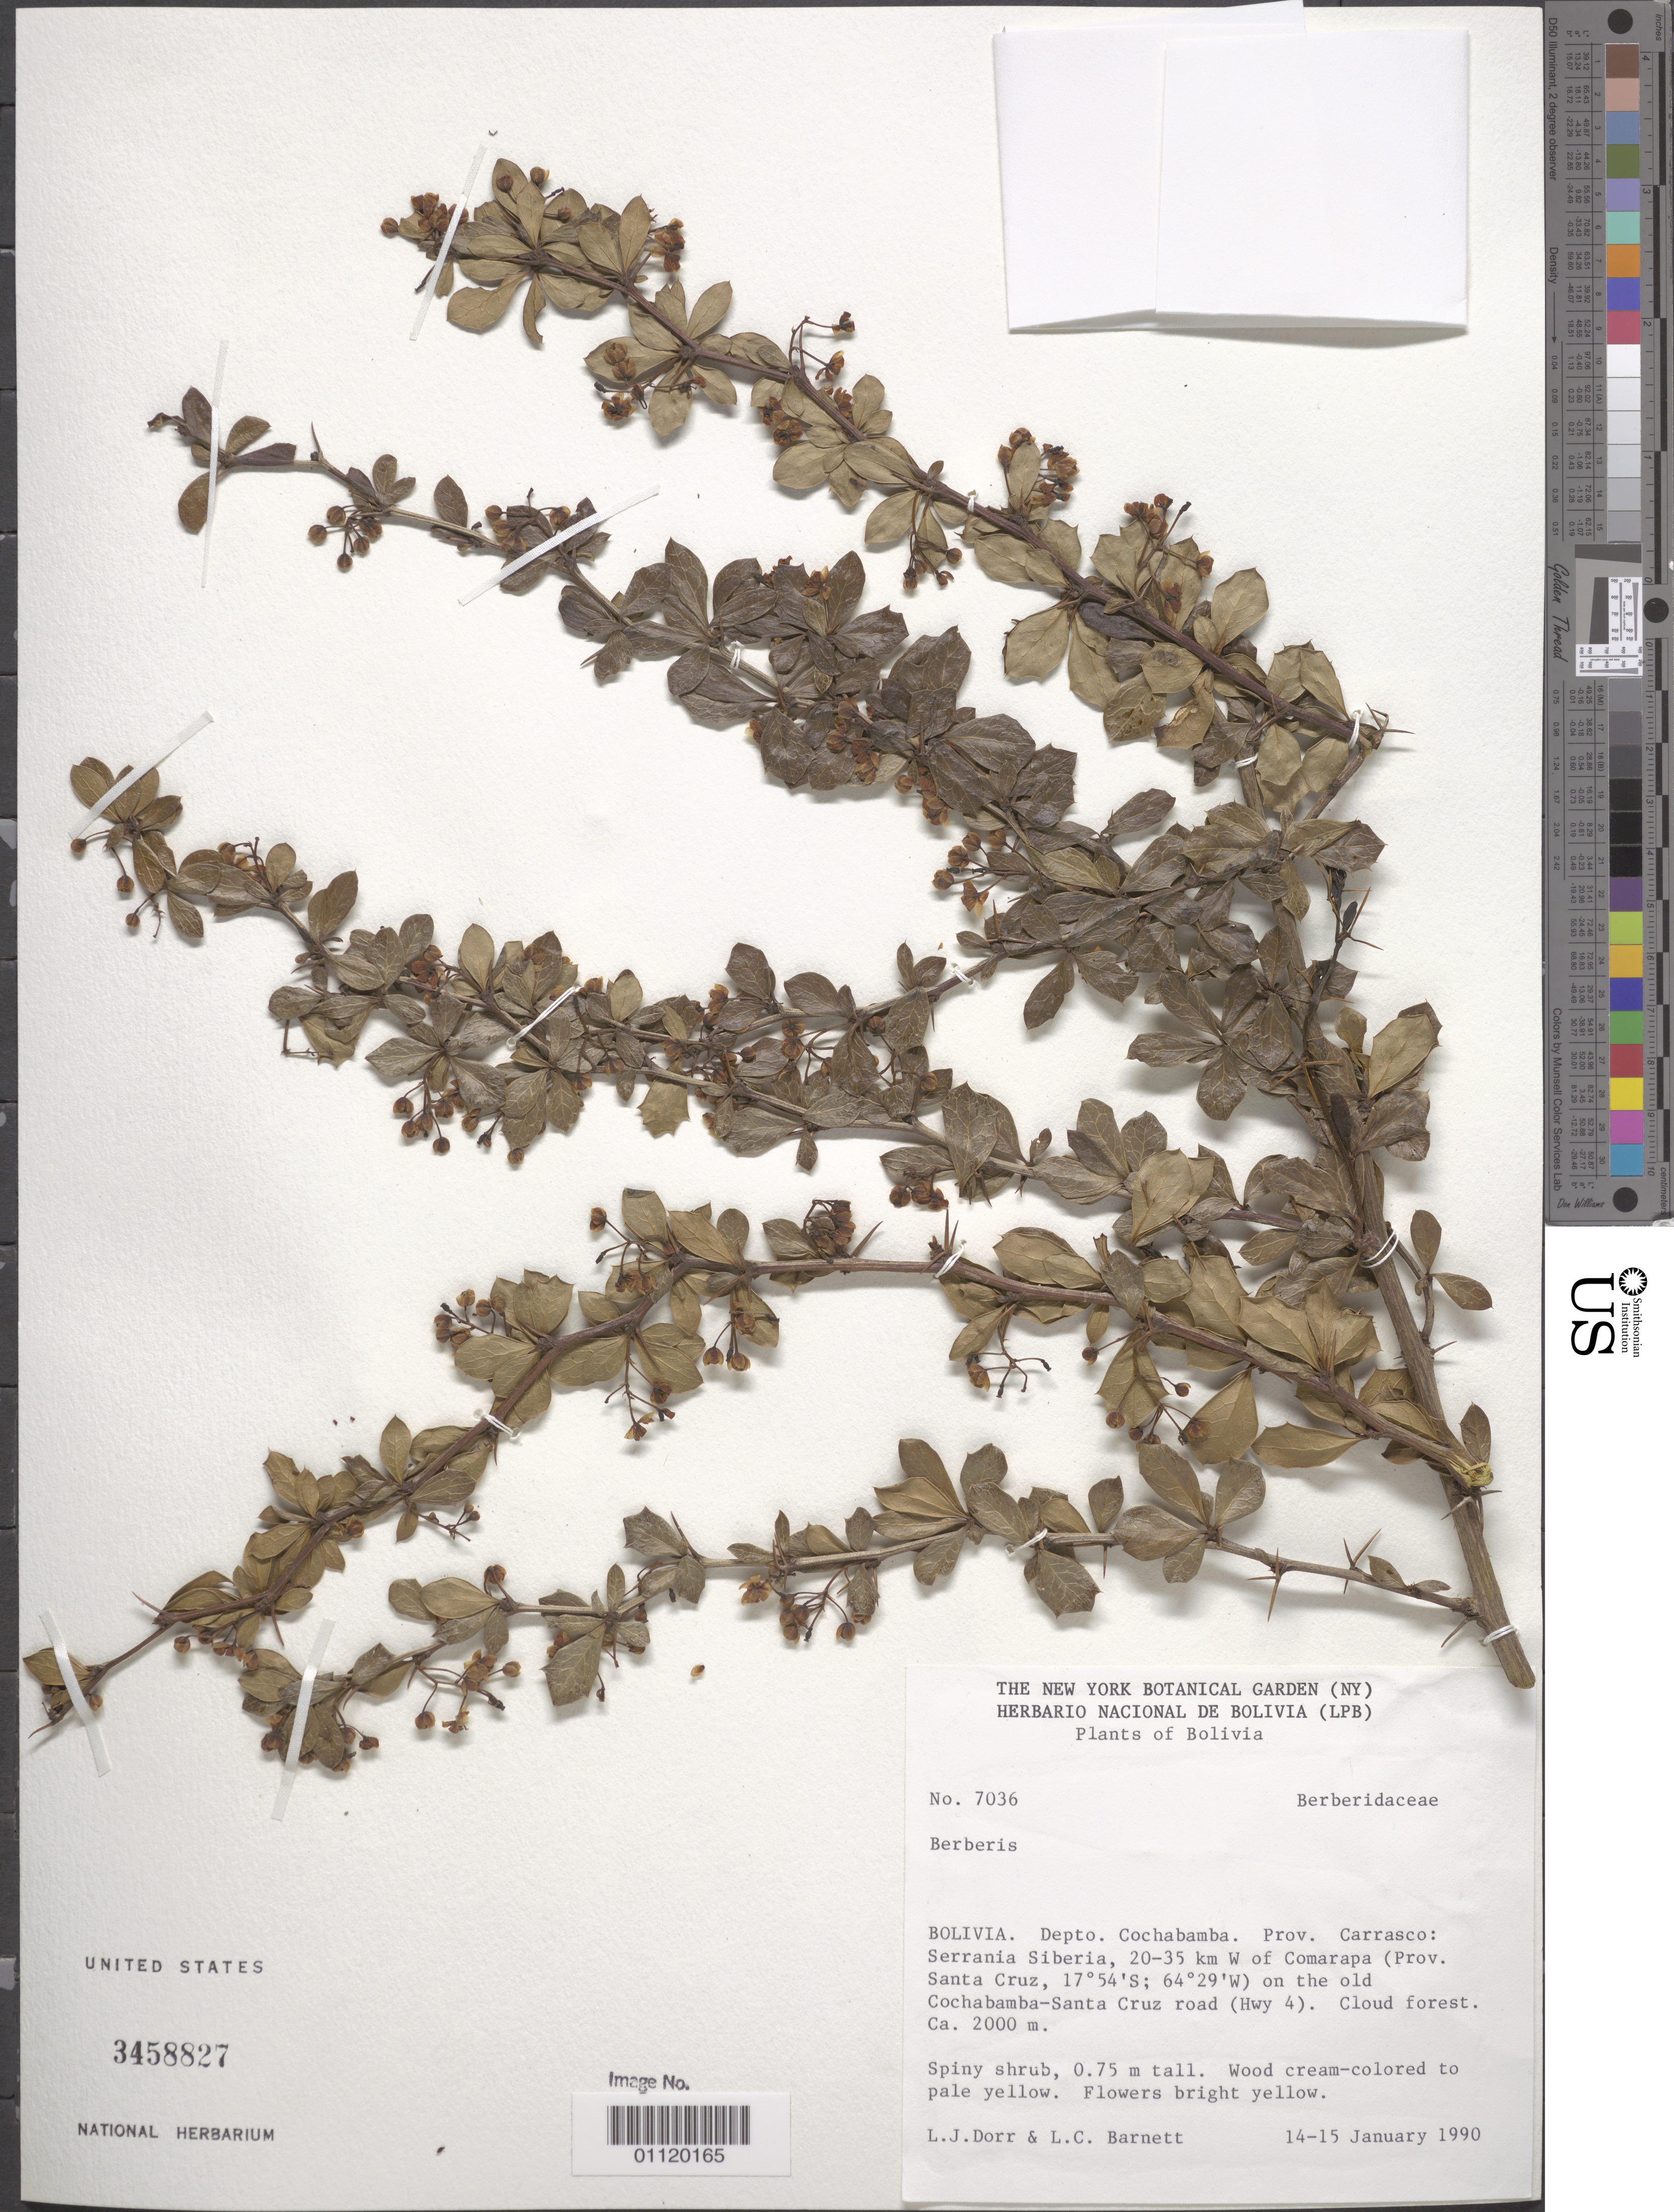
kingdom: Plantae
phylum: Tracheophyta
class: Magnoliopsida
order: Ranunculales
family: Berberidaceae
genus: Berberis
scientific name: Berberis sp.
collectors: L. J. Dorr & L. C. Barnett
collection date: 1990-01-14/1990-01-15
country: Bolivia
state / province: Cochabamba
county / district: Carrasco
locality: Serrania Siberia, 20-35 km west of Comarapa (Prov. Santa Cruz, 17 degrees 54'S; 64 degrees 29'W) on the old Cochabamba-Santa Cruz Road (Highway 4). Cloud forest.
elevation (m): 2000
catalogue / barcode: US 3458827